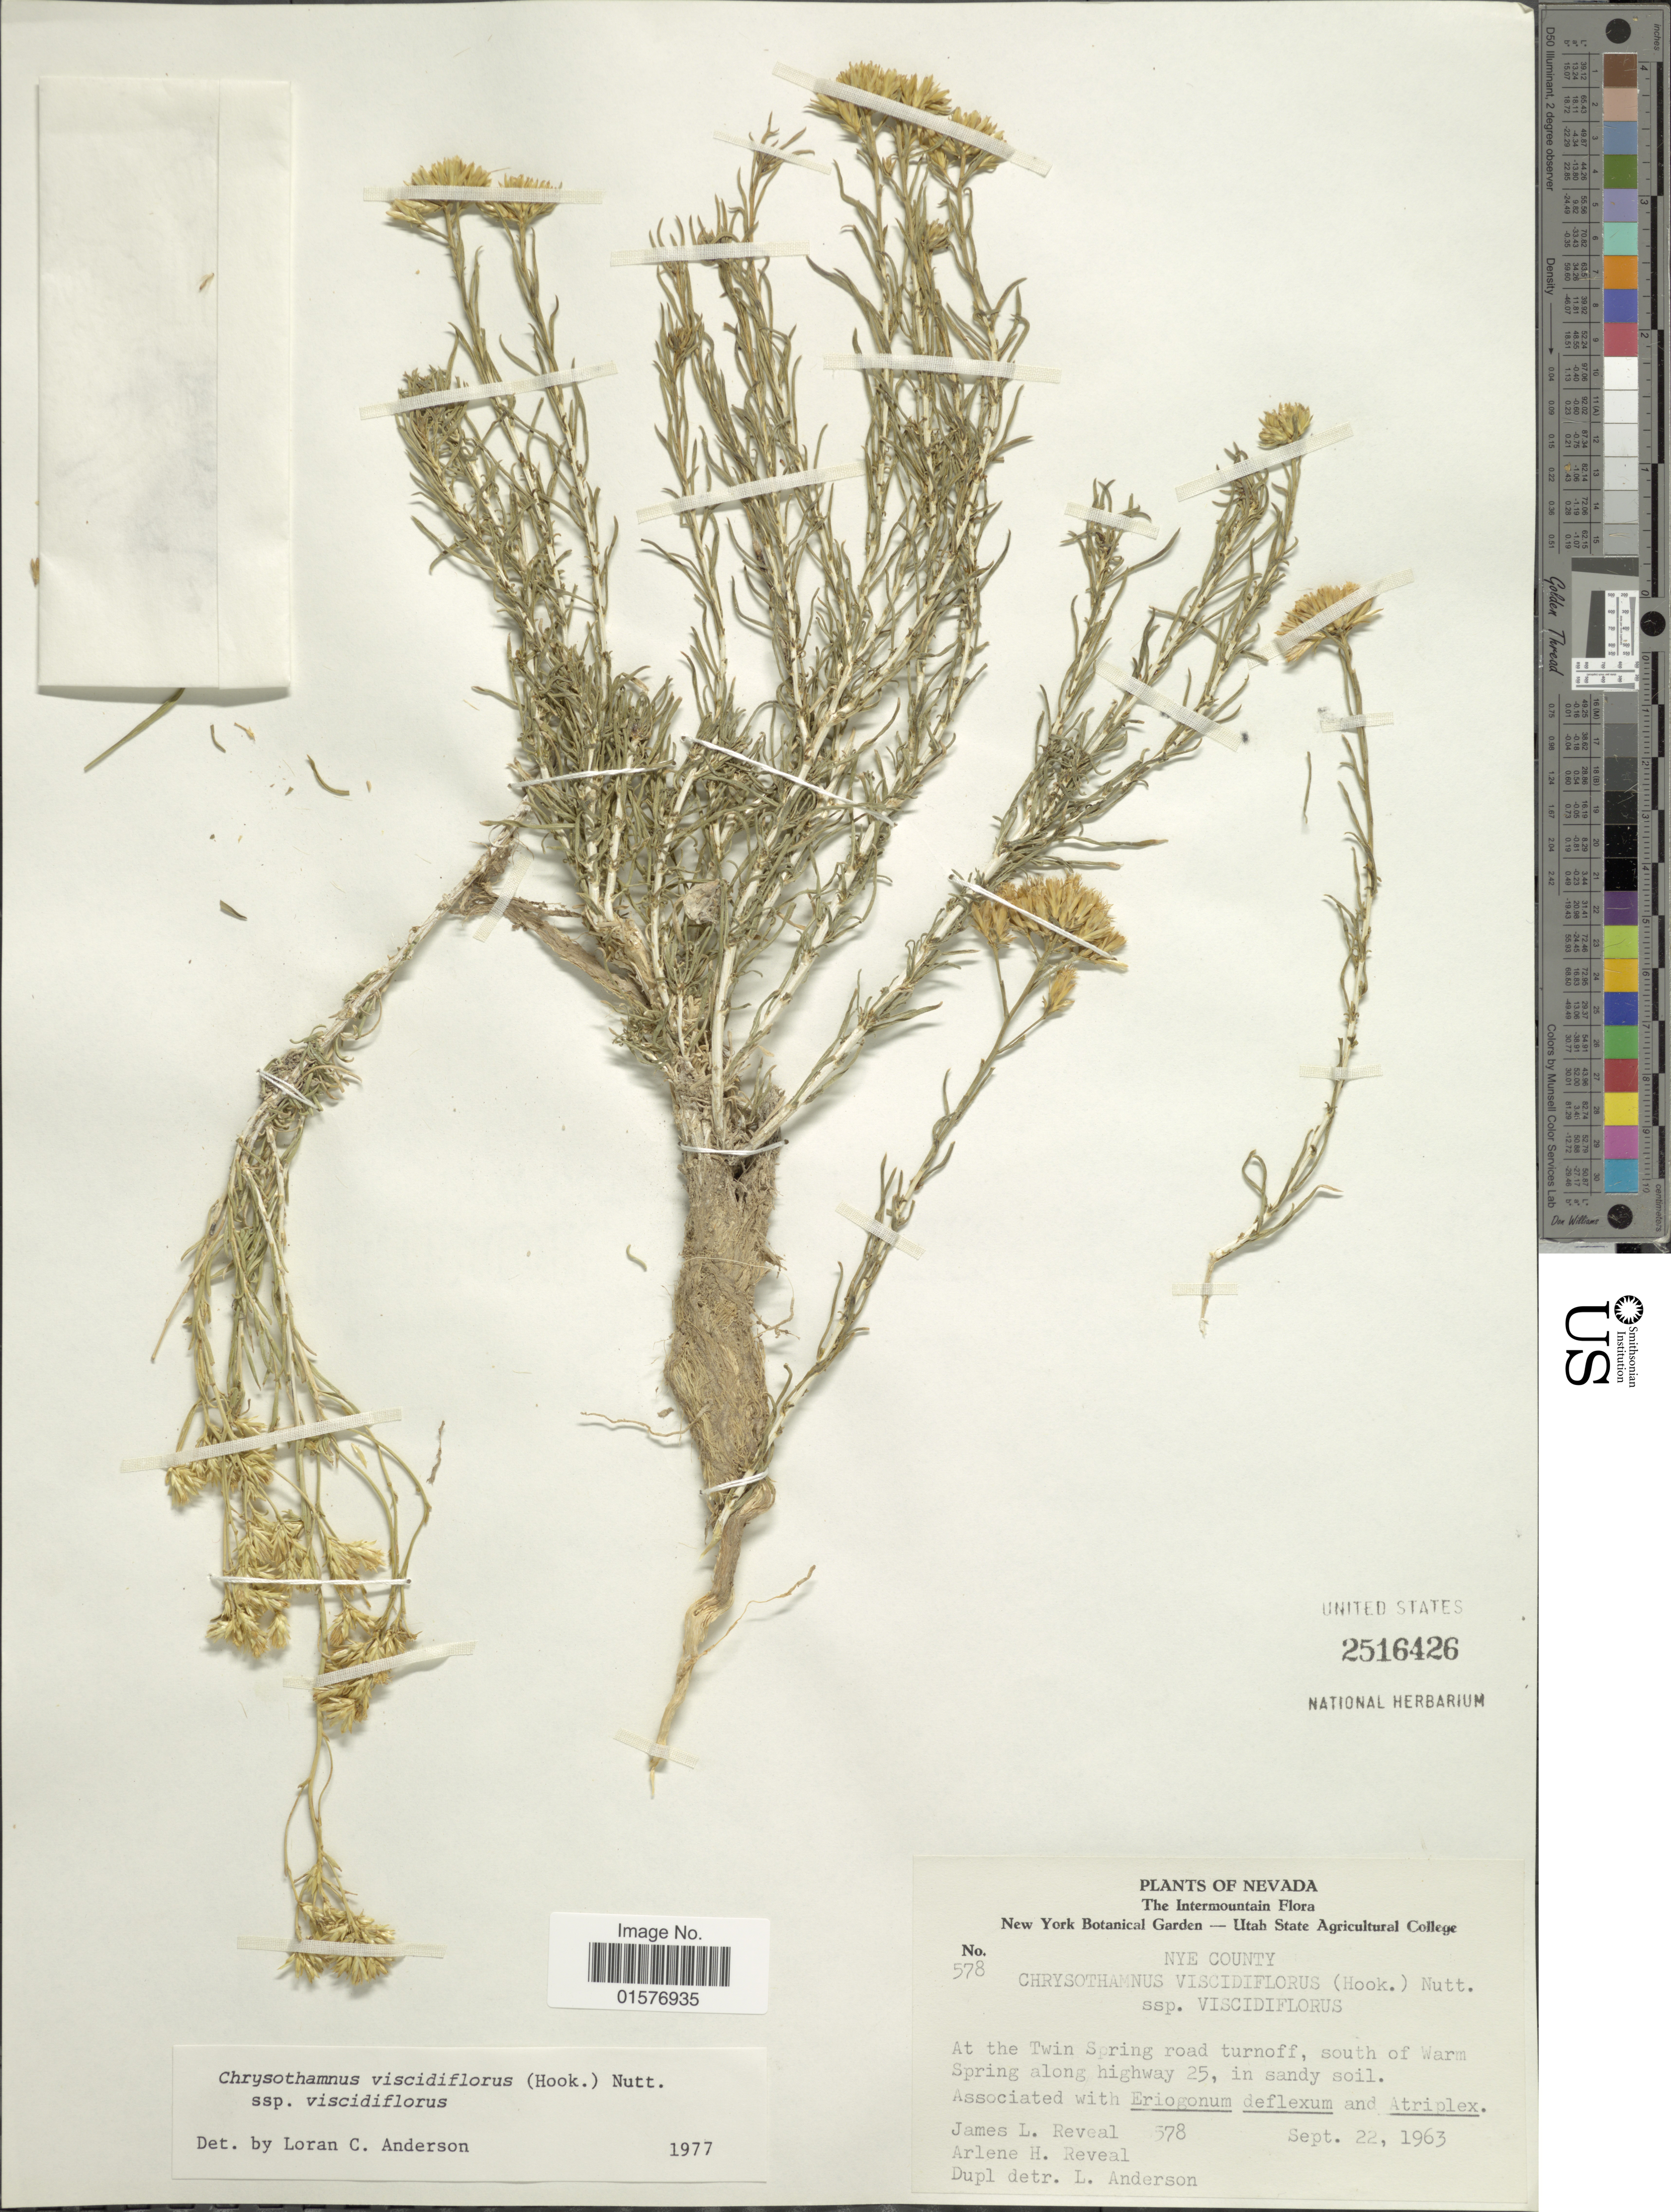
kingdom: Plantae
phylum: Tracheophyta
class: Magnoliopsida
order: Asterales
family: Asteraceae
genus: Chrysothamnus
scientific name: Chrysothamnus viscidiflorus subsp. viscidiflorus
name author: (Hook.) Nutt.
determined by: Urbatsch, Lowell E., Curator (LSU), Louisiana State University (UNITED STATES)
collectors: J. L. Reveal, A. H. Reveal & L. Anderson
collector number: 578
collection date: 1963-09-22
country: United States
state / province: Nevada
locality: The Intermountain, At the Twin Spring road turnoff, south of Warm Spring along highway 25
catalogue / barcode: US 2516426